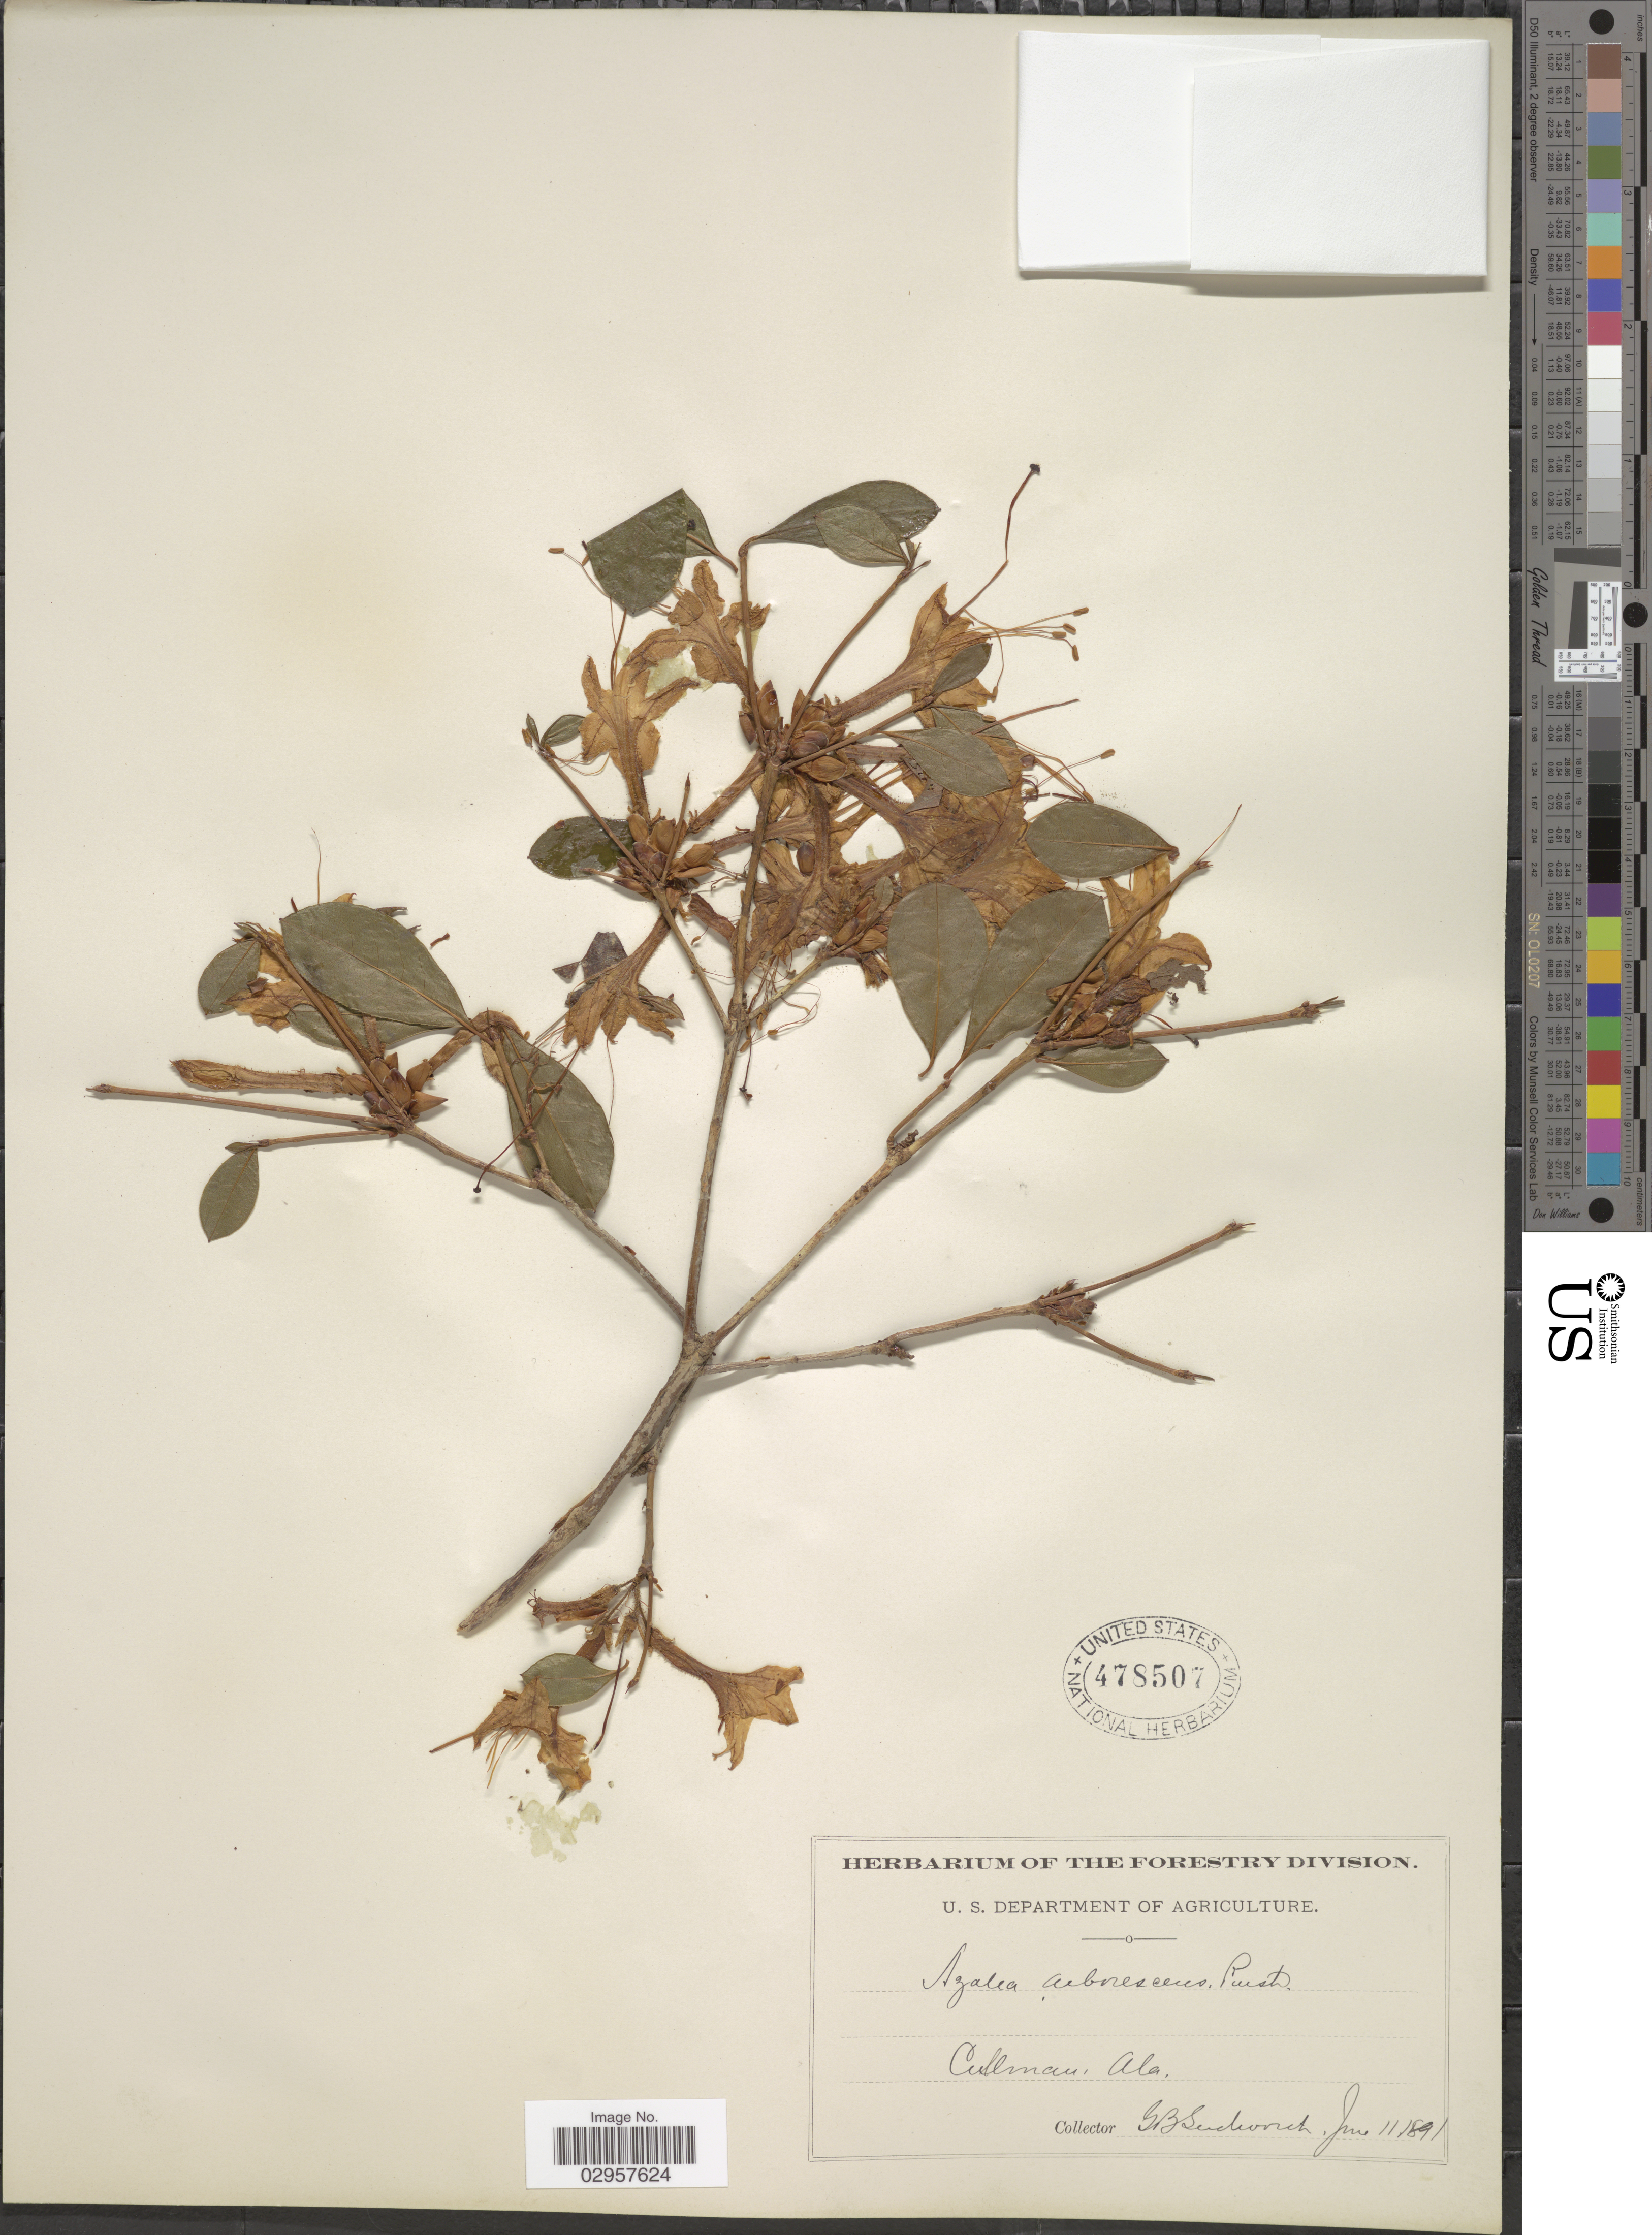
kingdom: Plantae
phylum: Tracheophyta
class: Magnoliopsida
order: Ericales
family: Ericaceae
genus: Rhododendron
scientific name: Rhododendron arborescens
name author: (Pursh) Torr.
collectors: G. B. Sudworth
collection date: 1891-06-11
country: United States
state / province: Alabama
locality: Cullman.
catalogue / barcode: US 478507